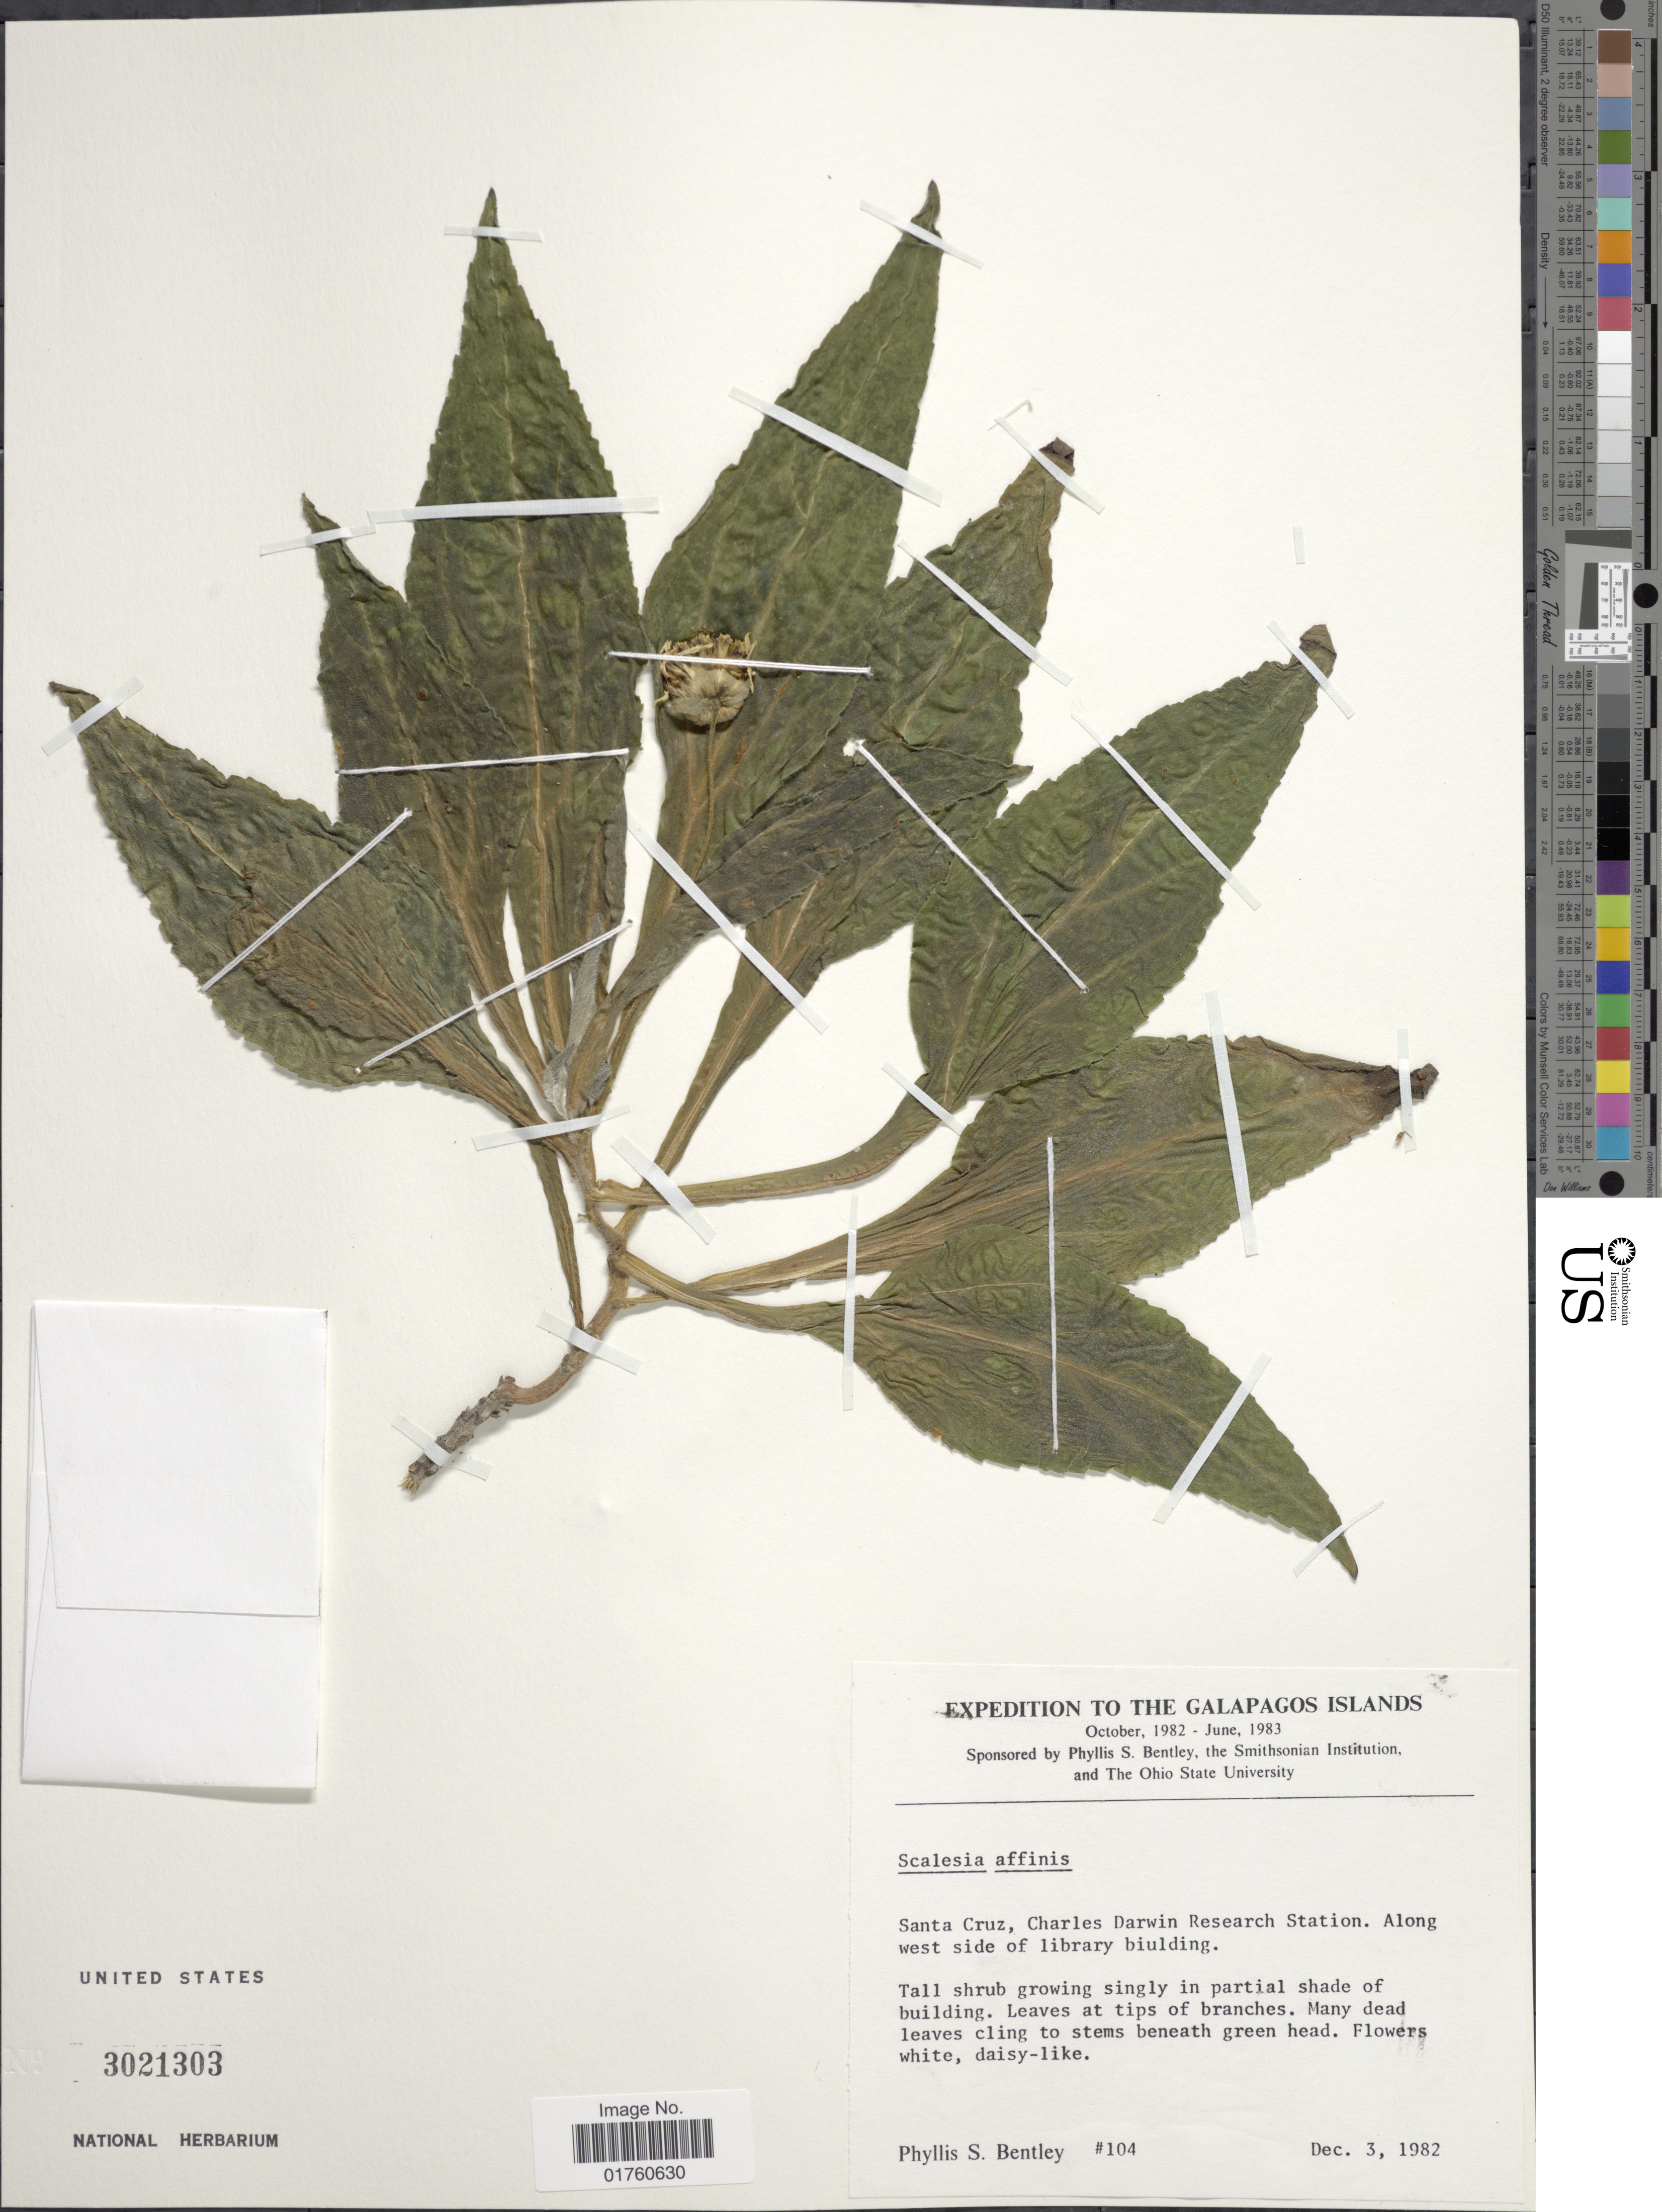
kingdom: Plantae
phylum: Tracheophyta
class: Magnoliopsida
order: Asterales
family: Asteraceae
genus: Scalesia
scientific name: Scalesia affinis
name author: Hook. f.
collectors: P. S. Bentley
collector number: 104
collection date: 1982-12-03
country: Ecuador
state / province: Colón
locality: The Galapagos Islands, Santa Cruz, Charles Darwin Research Station. Along west side of library biulding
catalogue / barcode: US 3021303